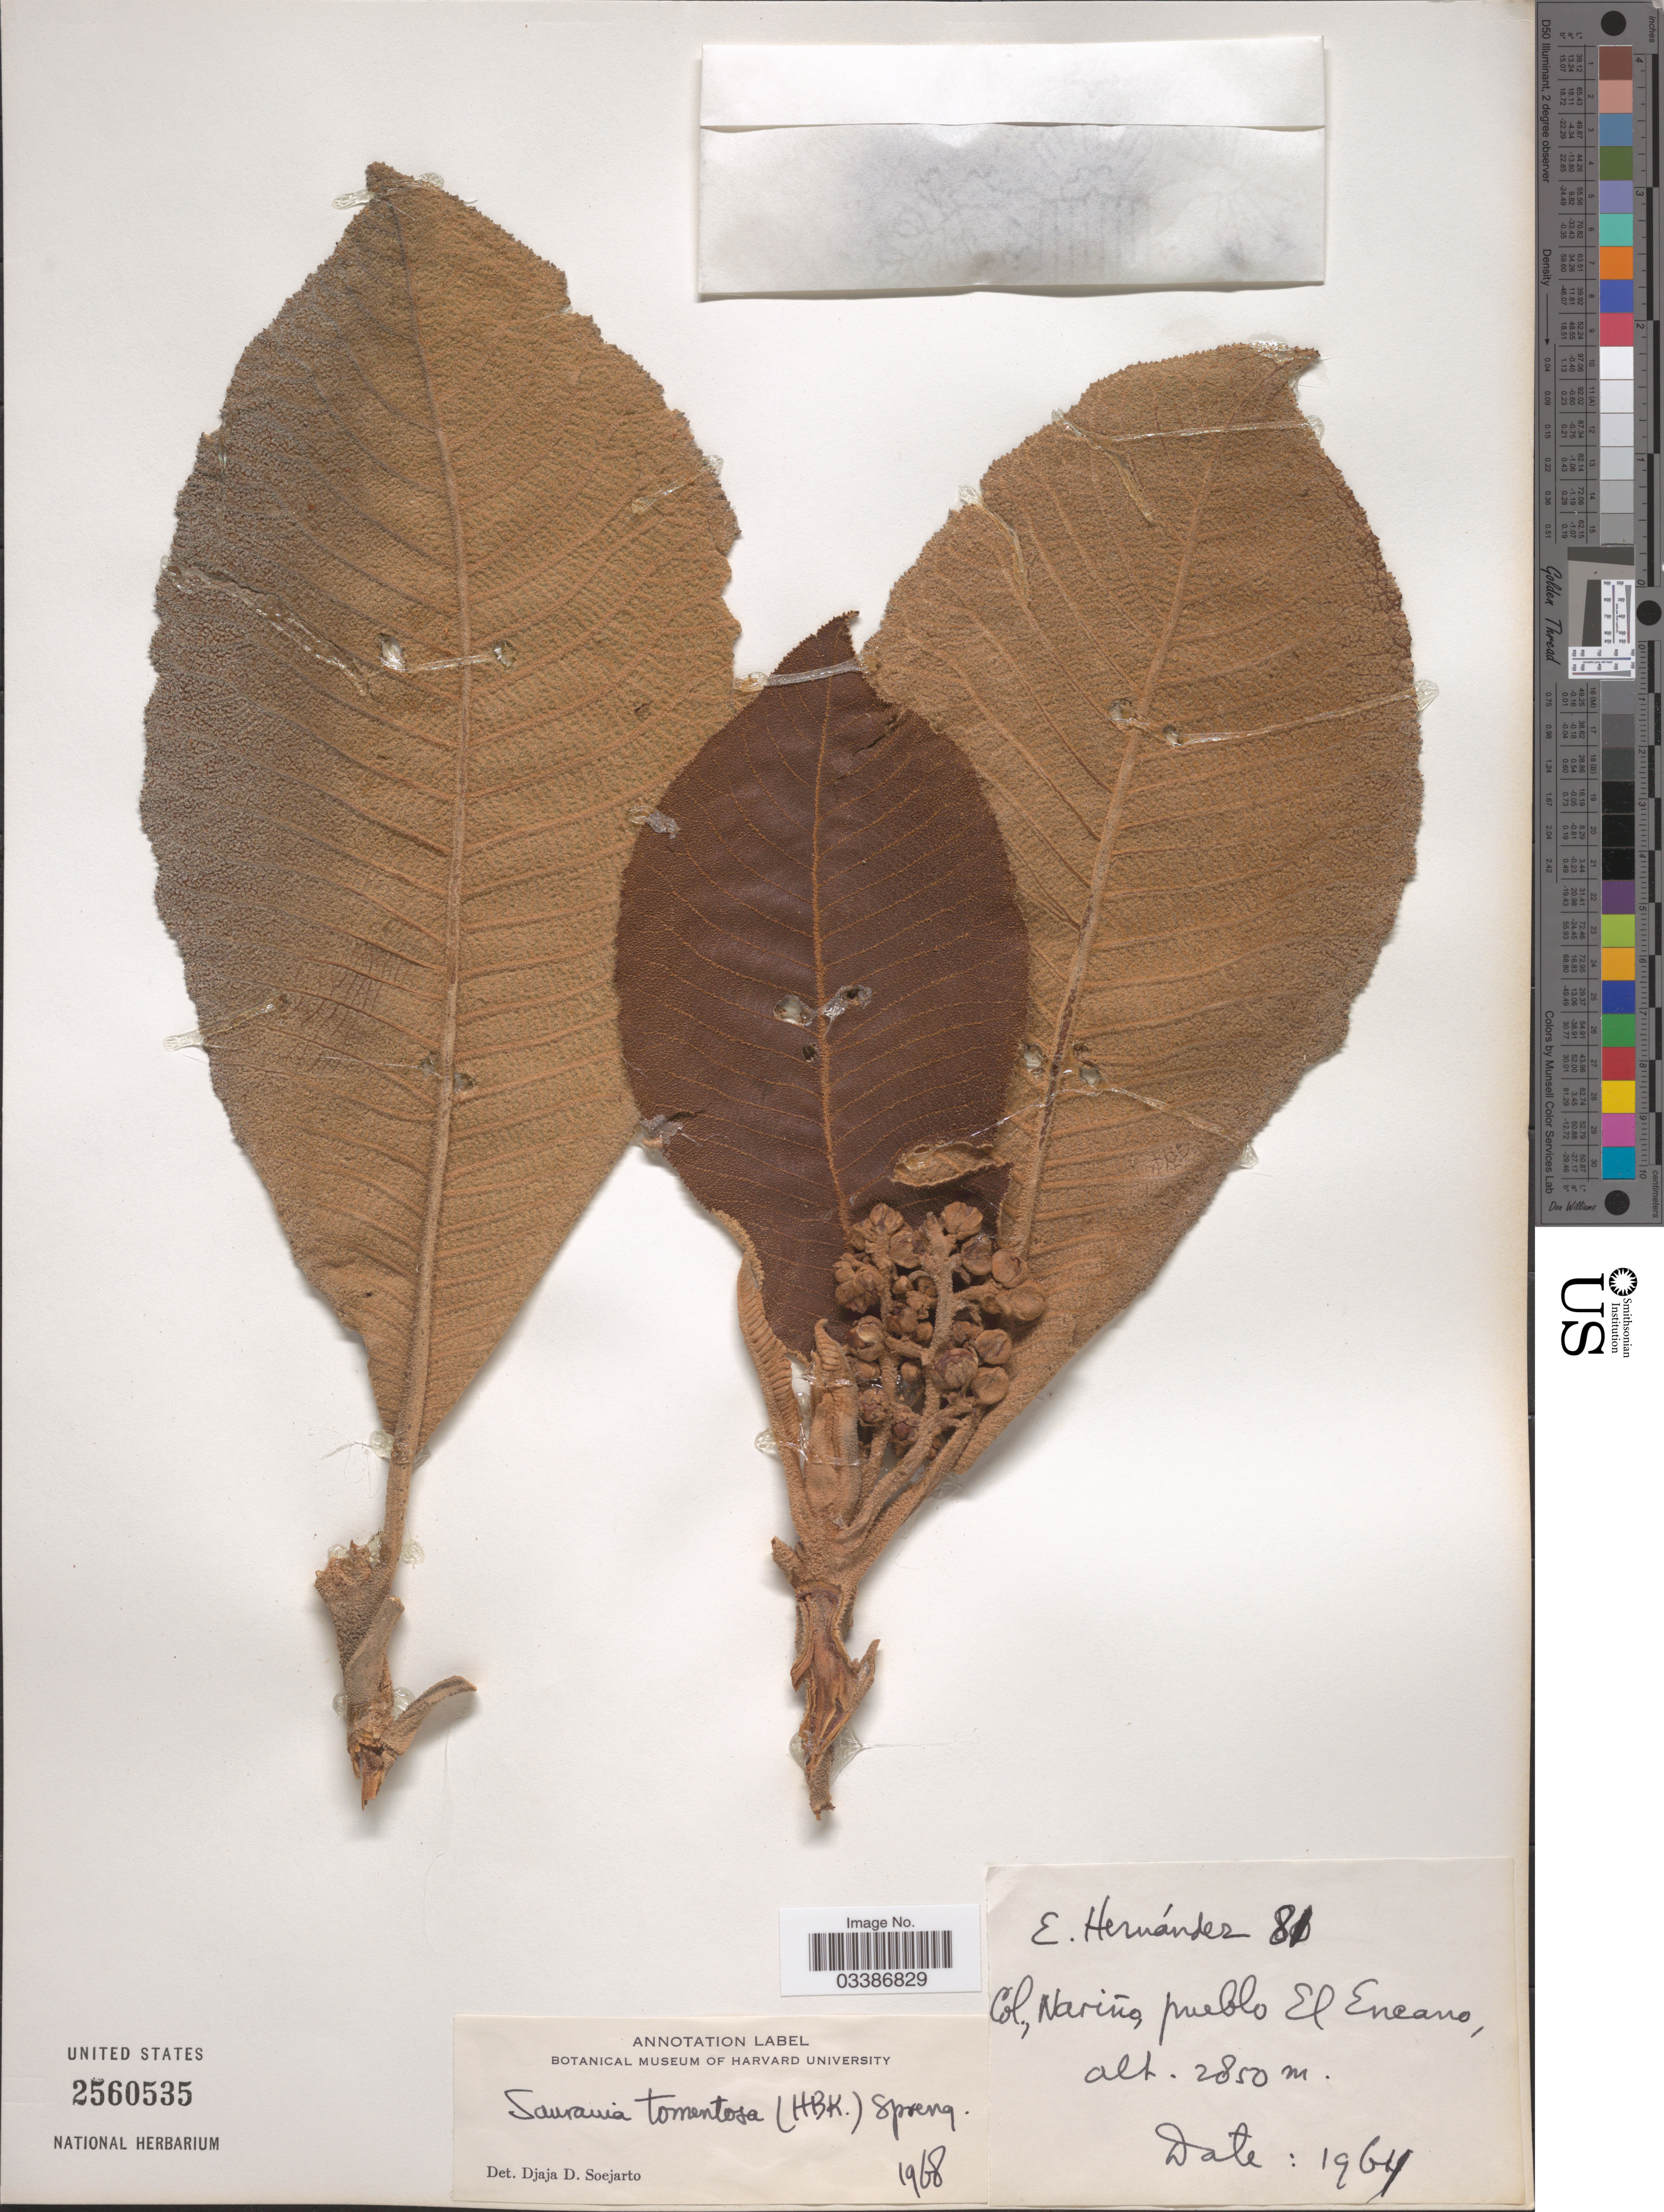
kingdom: Plantae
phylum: Tracheophyta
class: Magnoliopsida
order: Ericales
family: Actinidiaceae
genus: Saurauia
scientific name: Saurauia tomentosa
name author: (Kunth) Spreng.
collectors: E. Hernández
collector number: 81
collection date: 1964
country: Colombia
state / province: Nariño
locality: Pueblo El Encano.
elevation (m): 2850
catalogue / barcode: US 2560535